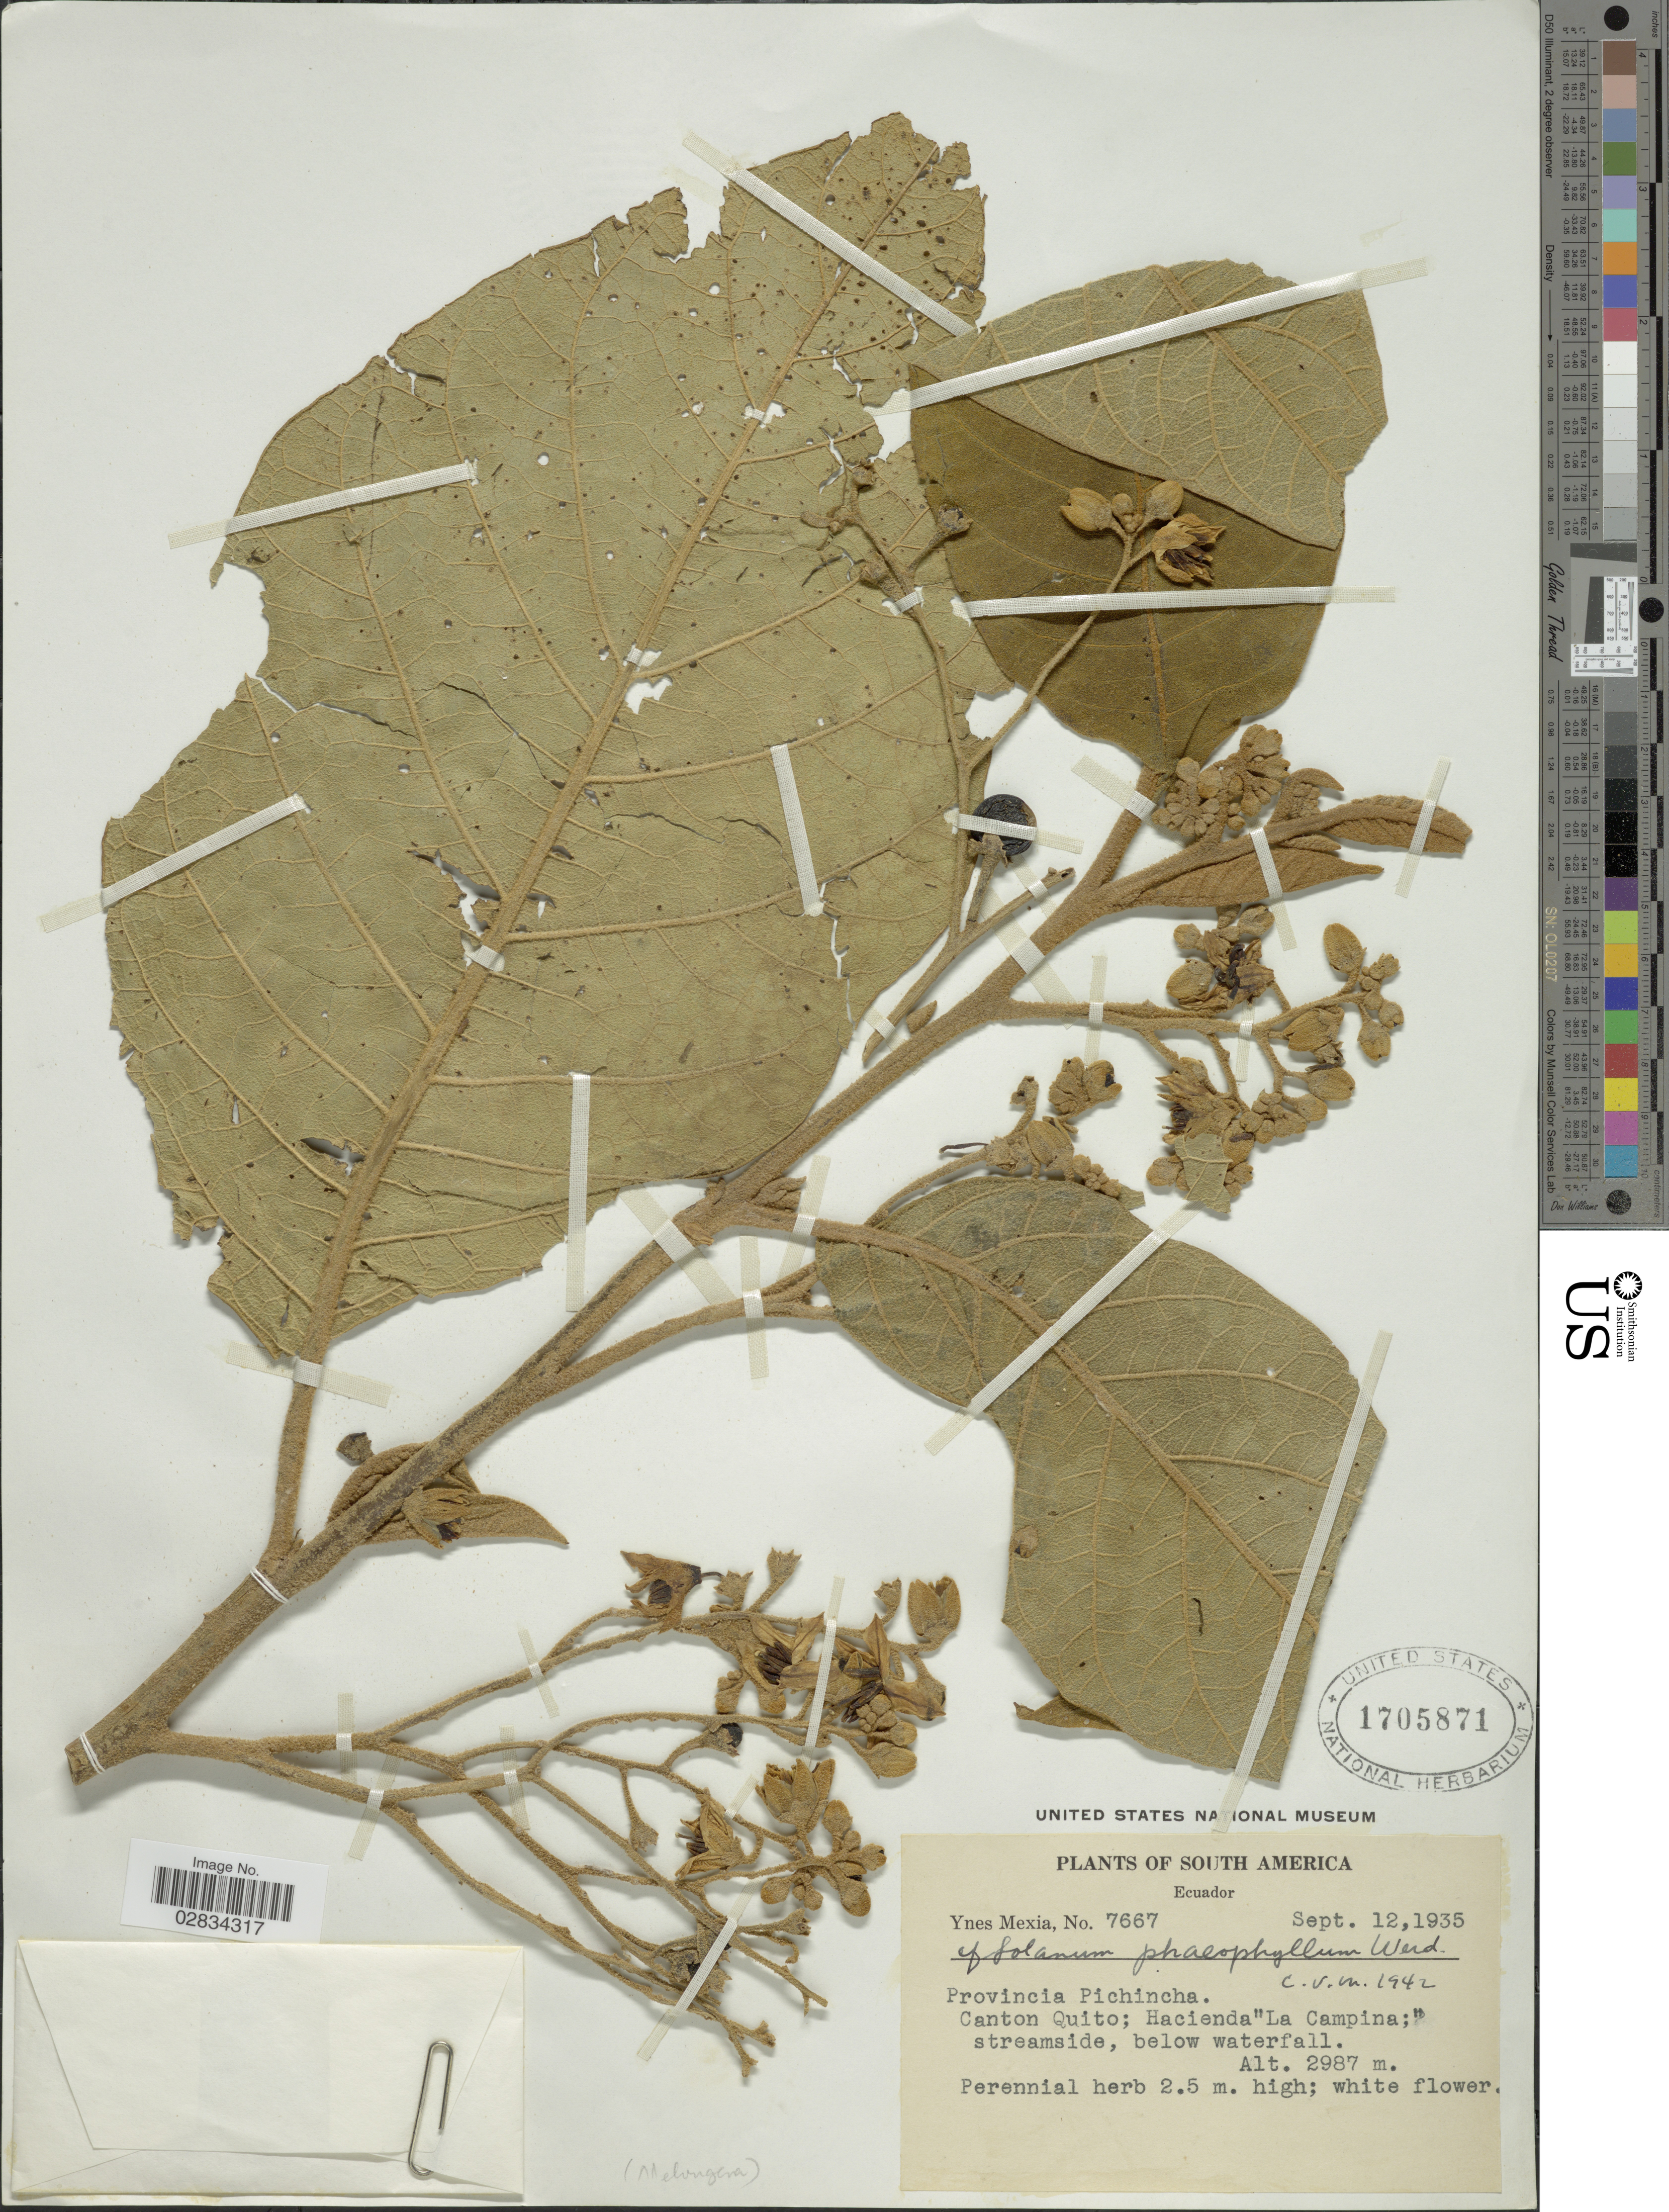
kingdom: Plantae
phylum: Tracheophyta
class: Magnoliopsida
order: Solanales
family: Solanaceae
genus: Solanum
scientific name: Solanum phaeophyllum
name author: Werderm.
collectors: Y. Mexia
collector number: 7667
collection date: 1935-09-12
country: Ecuador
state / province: Pichincha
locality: Provincia Pichincha. Canton Quito; Hacienda "La Campina".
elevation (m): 2987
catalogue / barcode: US 1705871